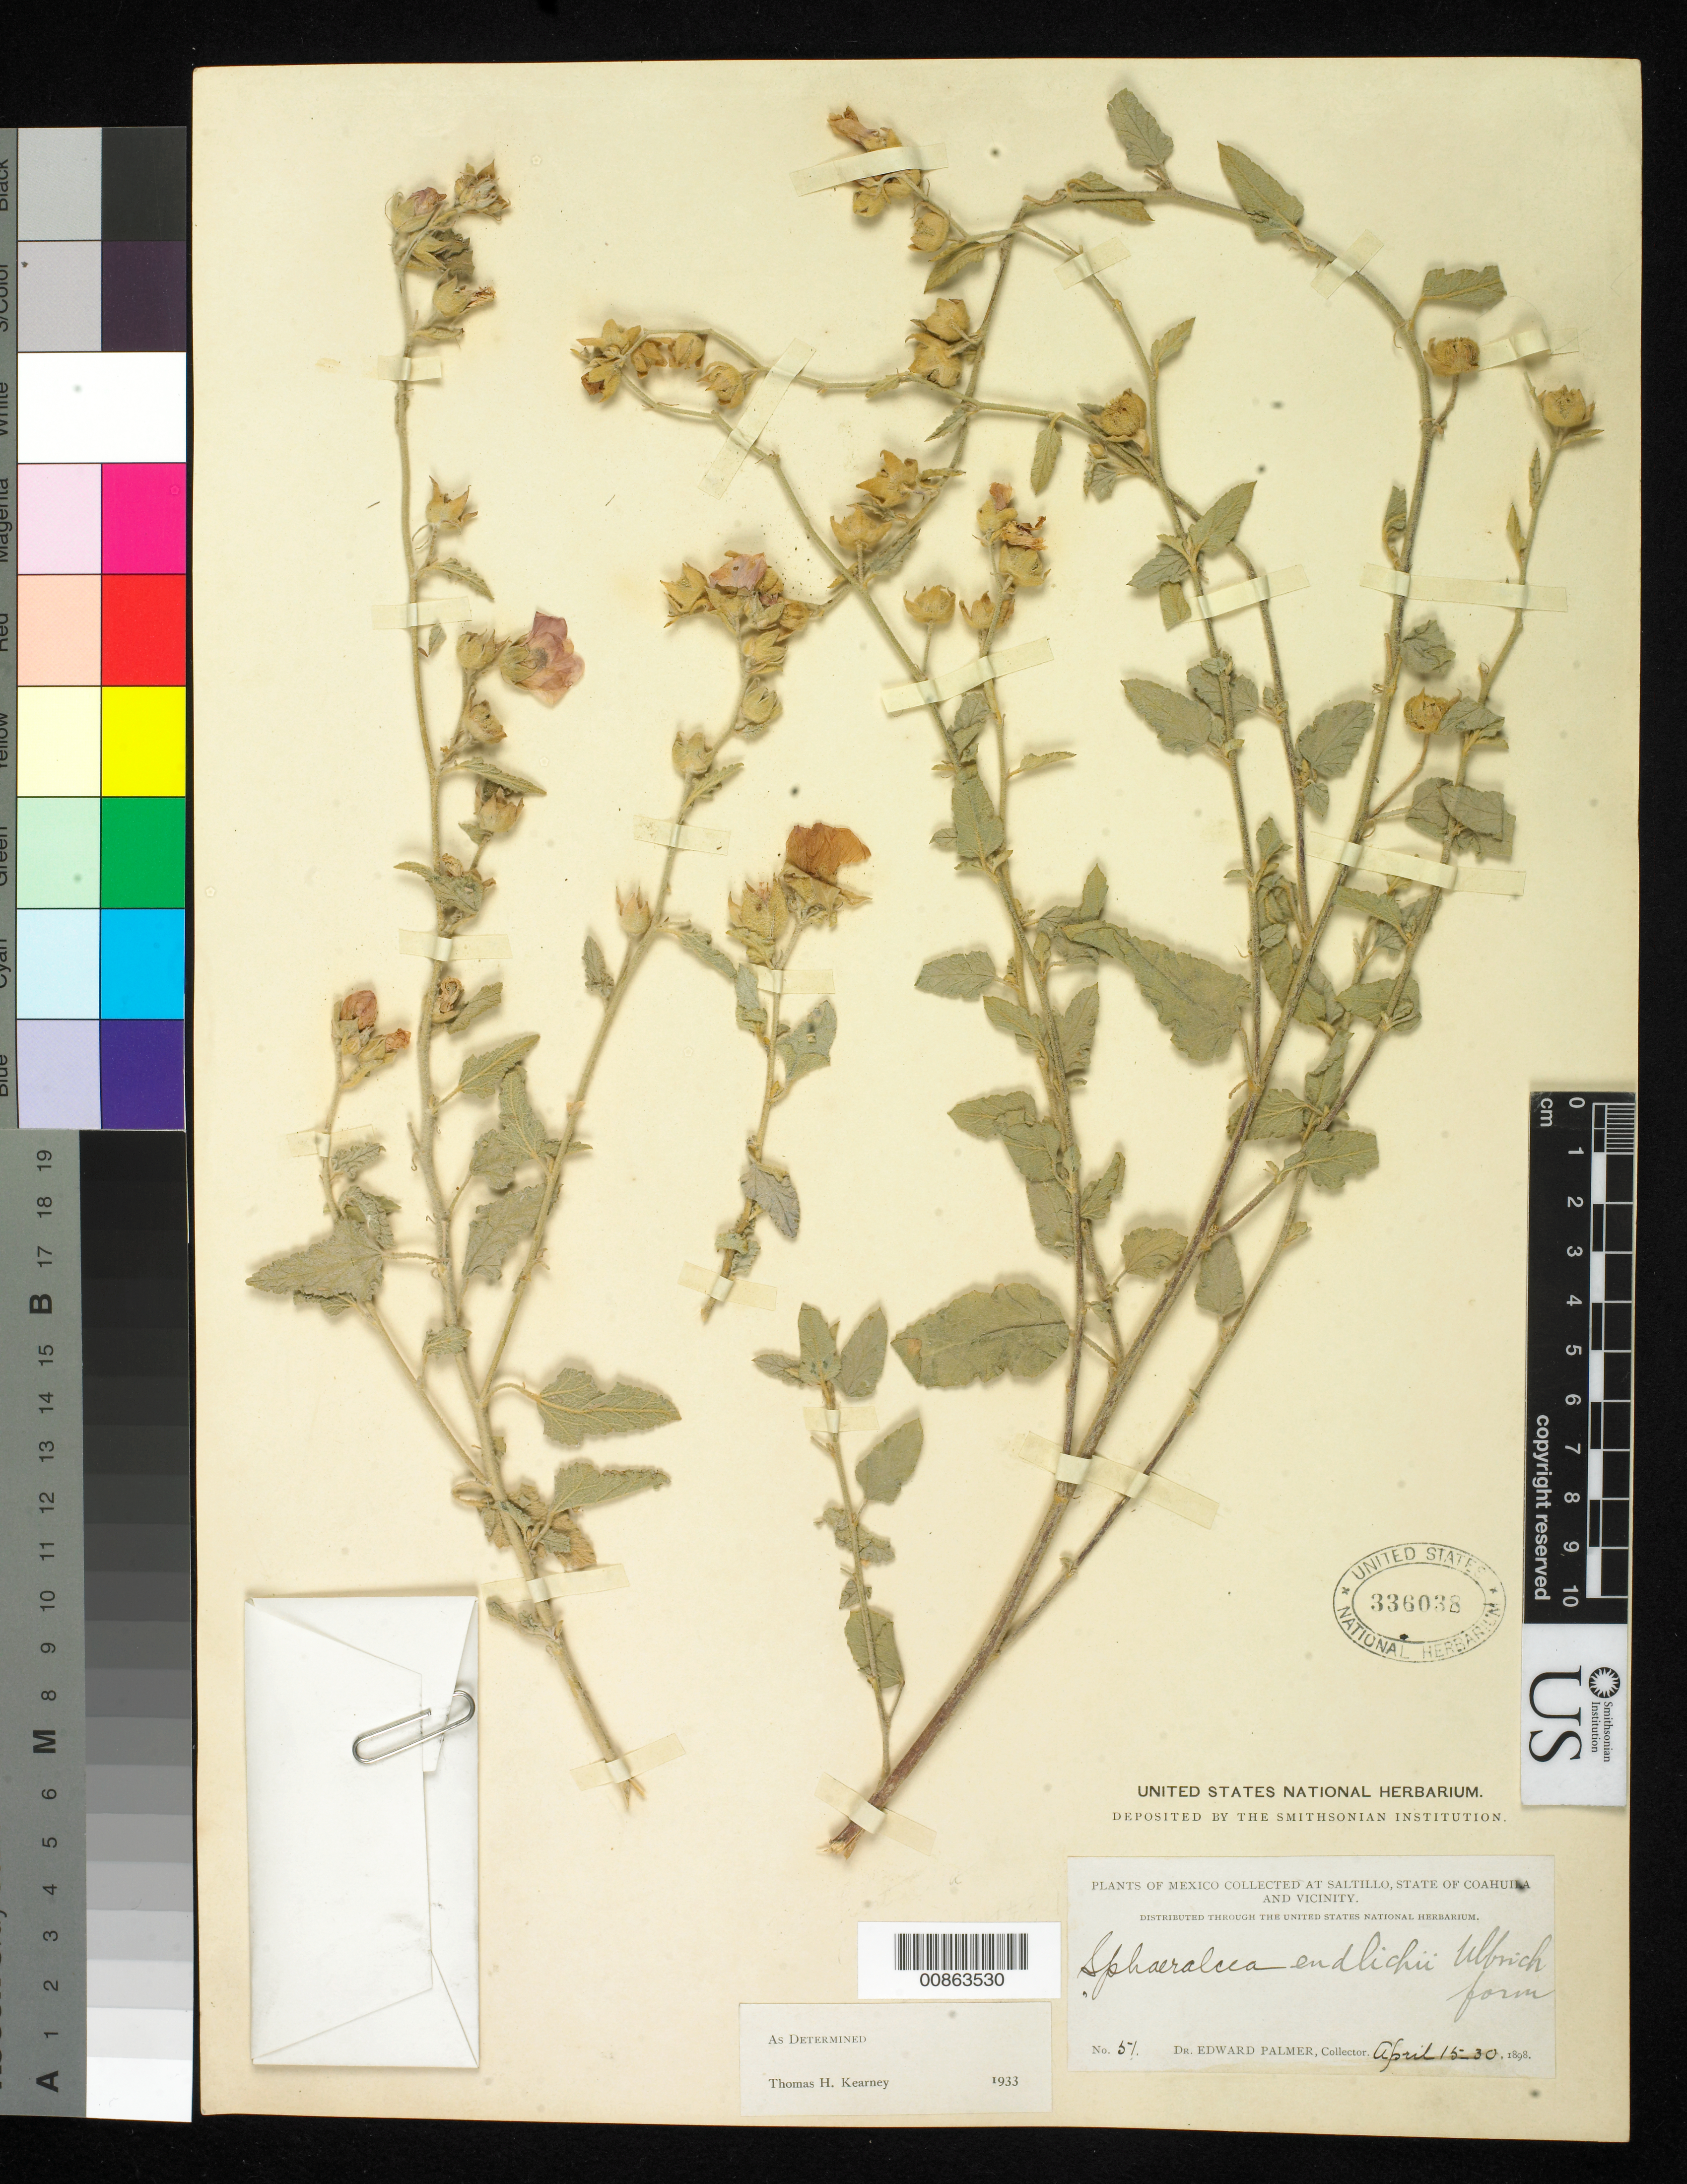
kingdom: Plantae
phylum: Tracheophyta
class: Magnoliopsida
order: Malvales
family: Malvaceae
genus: Sphaeralcea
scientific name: Sphaeralcea endlichii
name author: Ulbr.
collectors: E. Palmer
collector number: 51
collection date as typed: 15 Apr 1898 to 30 Apr 1898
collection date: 1898-04-15/1898-04-30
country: Mexico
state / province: Coahuila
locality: Saltillo, Coahuila and vicinity.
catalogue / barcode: US 336038